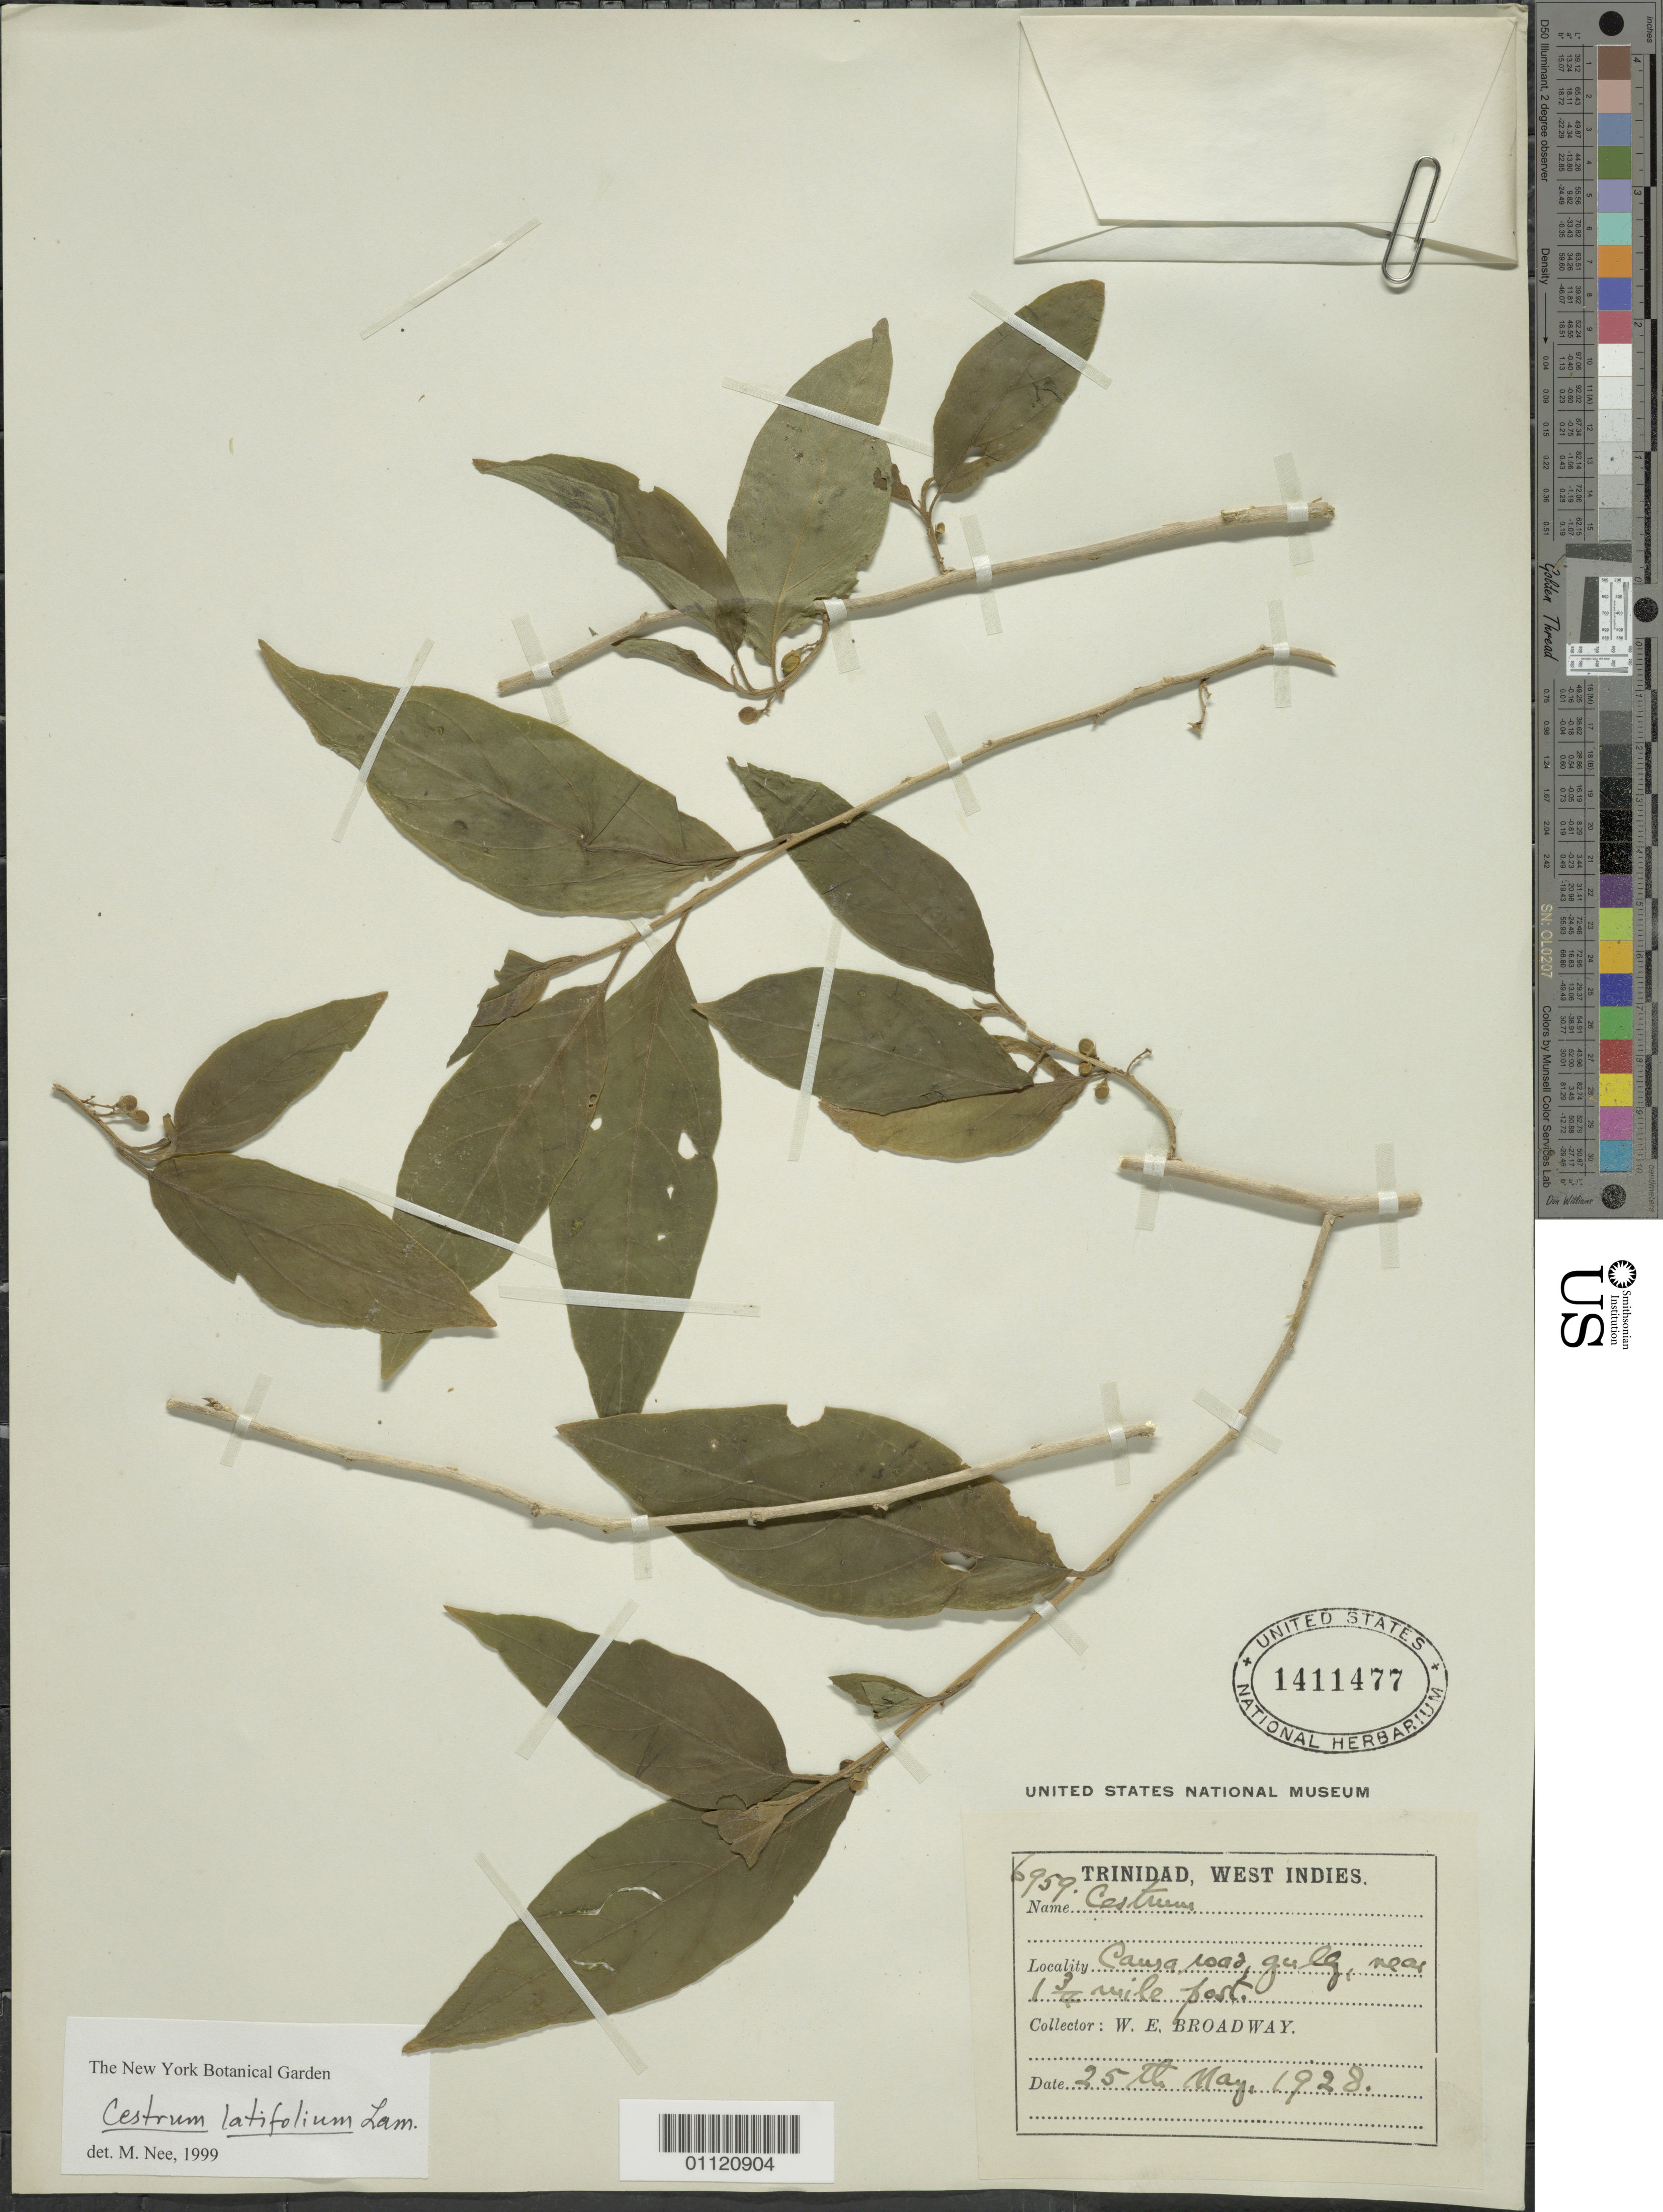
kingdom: Plantae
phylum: Tracheophyta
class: Magnoliopsida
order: Solanales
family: Solanaceae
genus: Cestrum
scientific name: Cestrum latifolium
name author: Lam.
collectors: W. E. Broadway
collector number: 6959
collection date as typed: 25 Mar 1928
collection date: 1928-03-25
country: Trinidad and Tobago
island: Trinidad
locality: Caura road, gully, near 1.75 mi post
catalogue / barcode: US 1411477